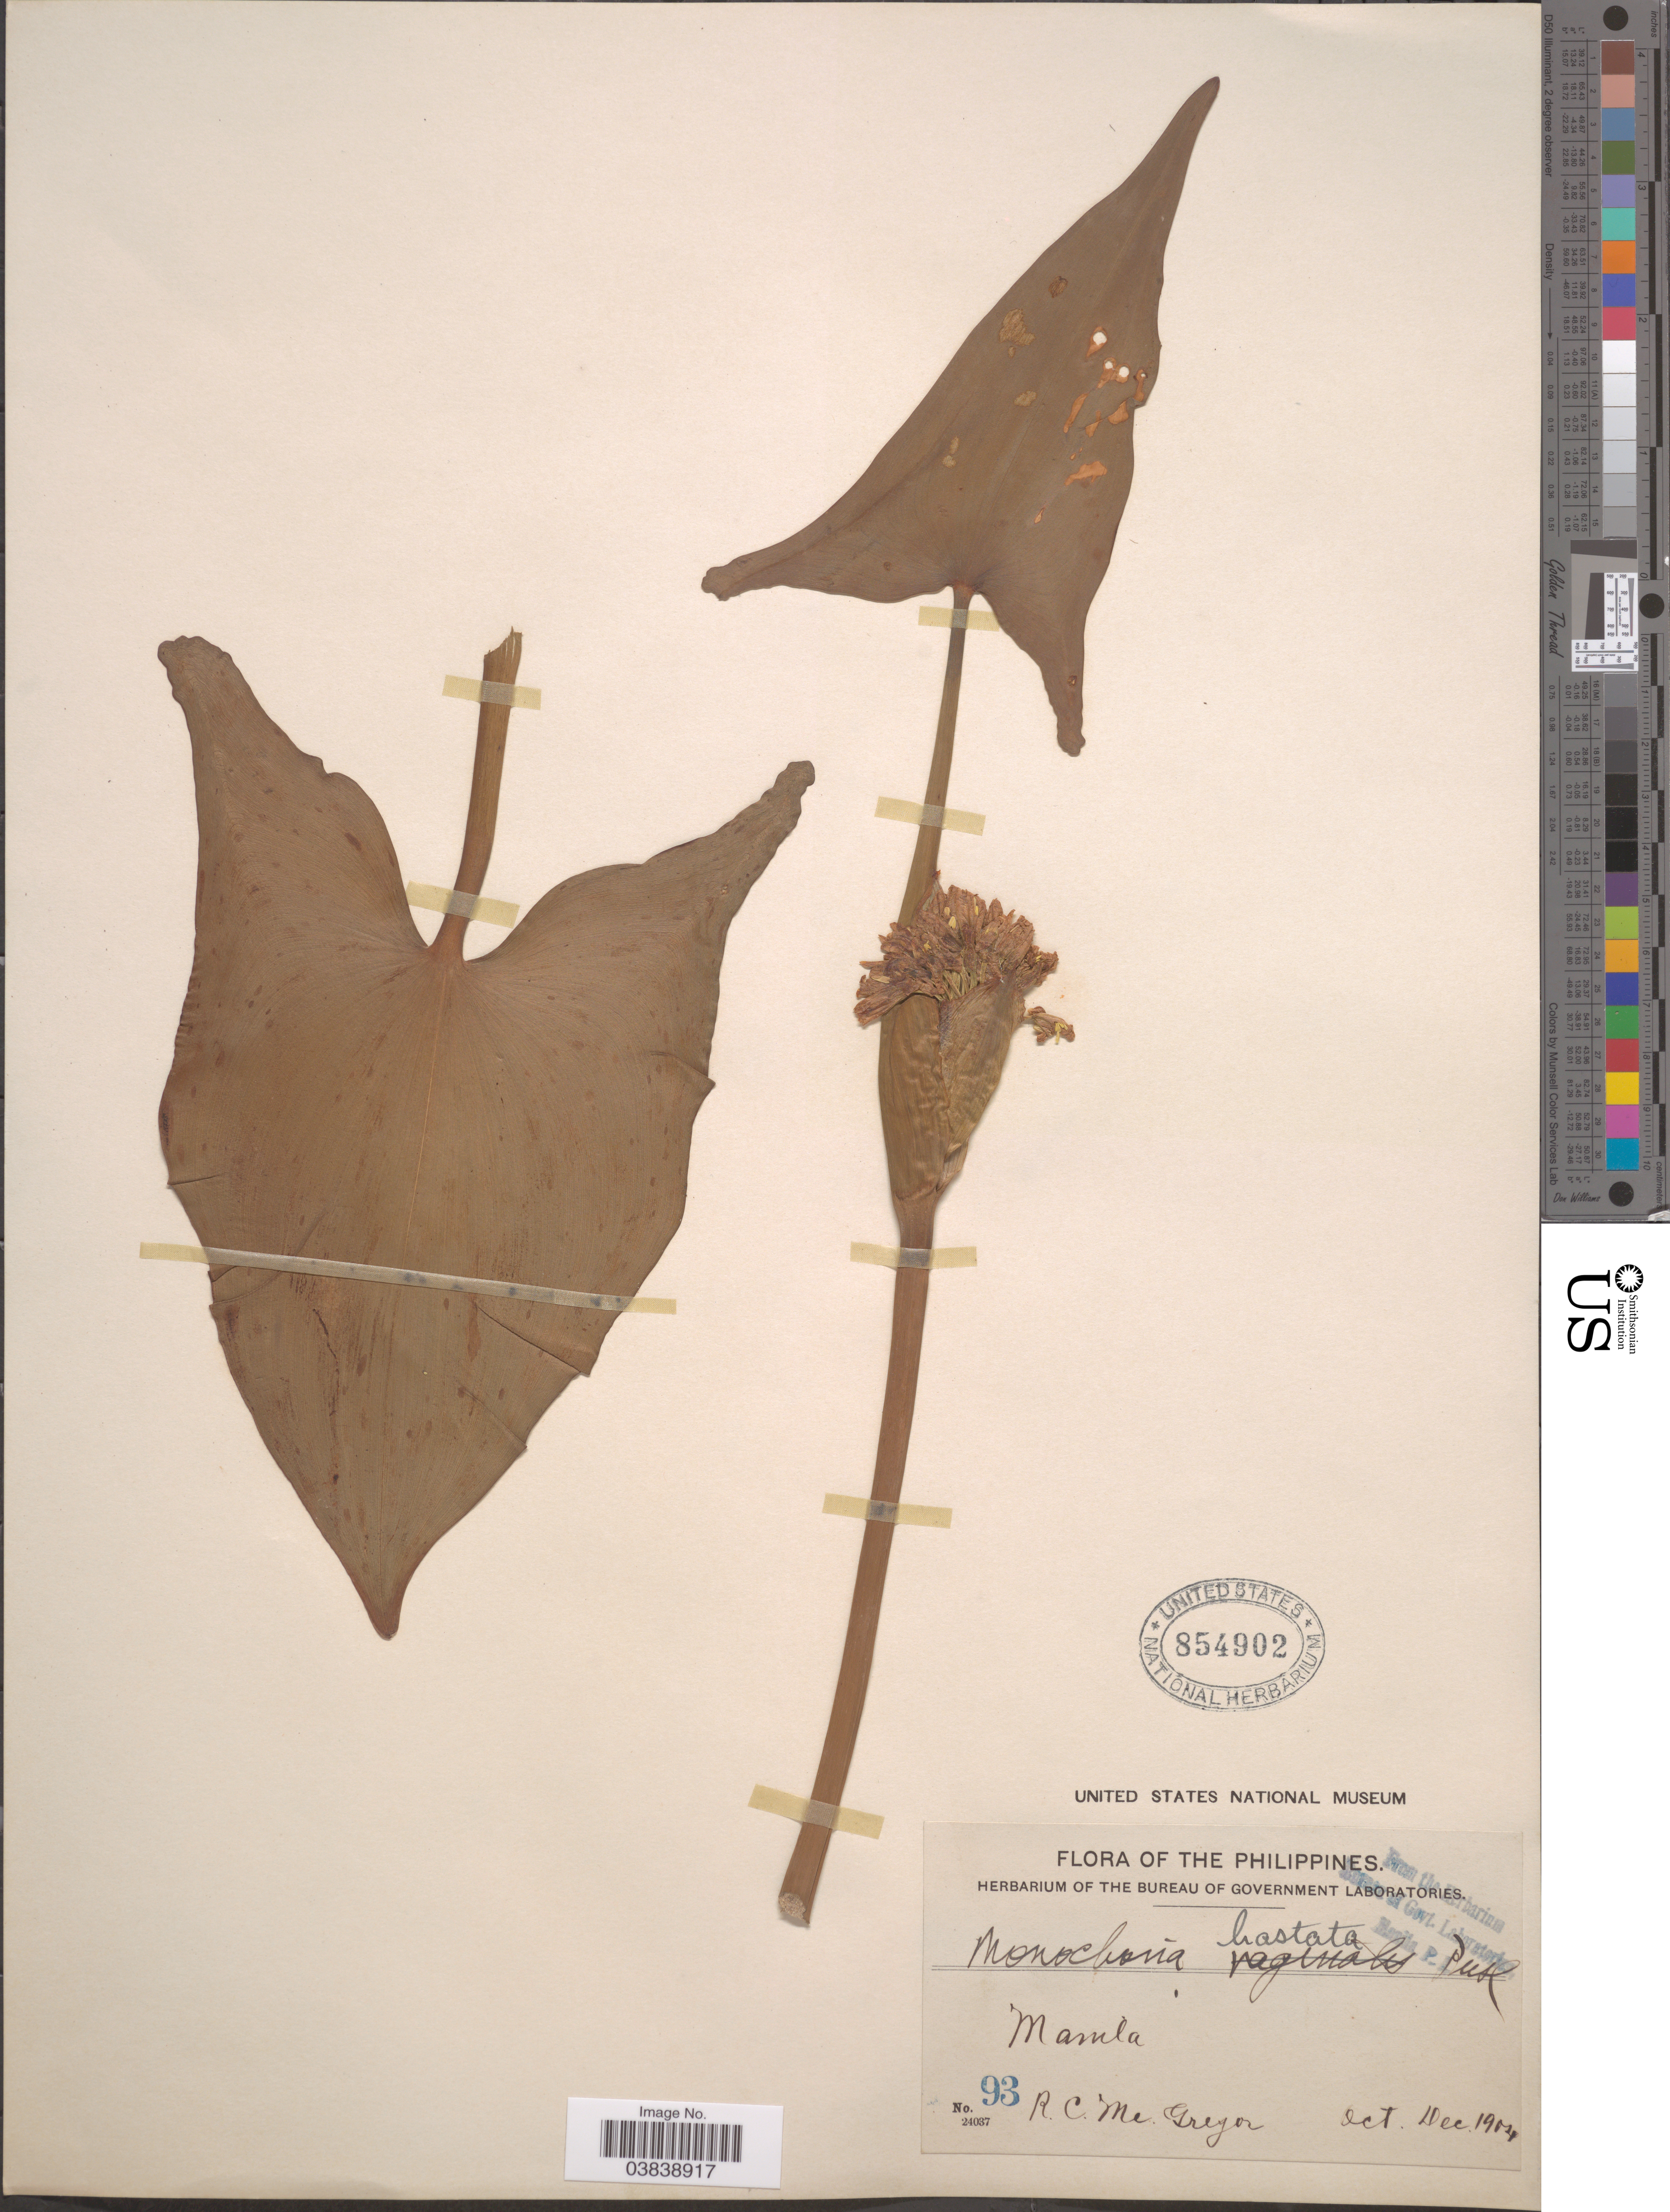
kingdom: Plantae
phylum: Tracheophyta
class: Liliopsida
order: Commelinales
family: Pontederiaceae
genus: Monochoria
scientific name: Monochoria hastata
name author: (L.) Solms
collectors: R. C. McGregor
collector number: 93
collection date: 1904-10/1904-12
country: Philippines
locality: Manila.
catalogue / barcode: US 854902